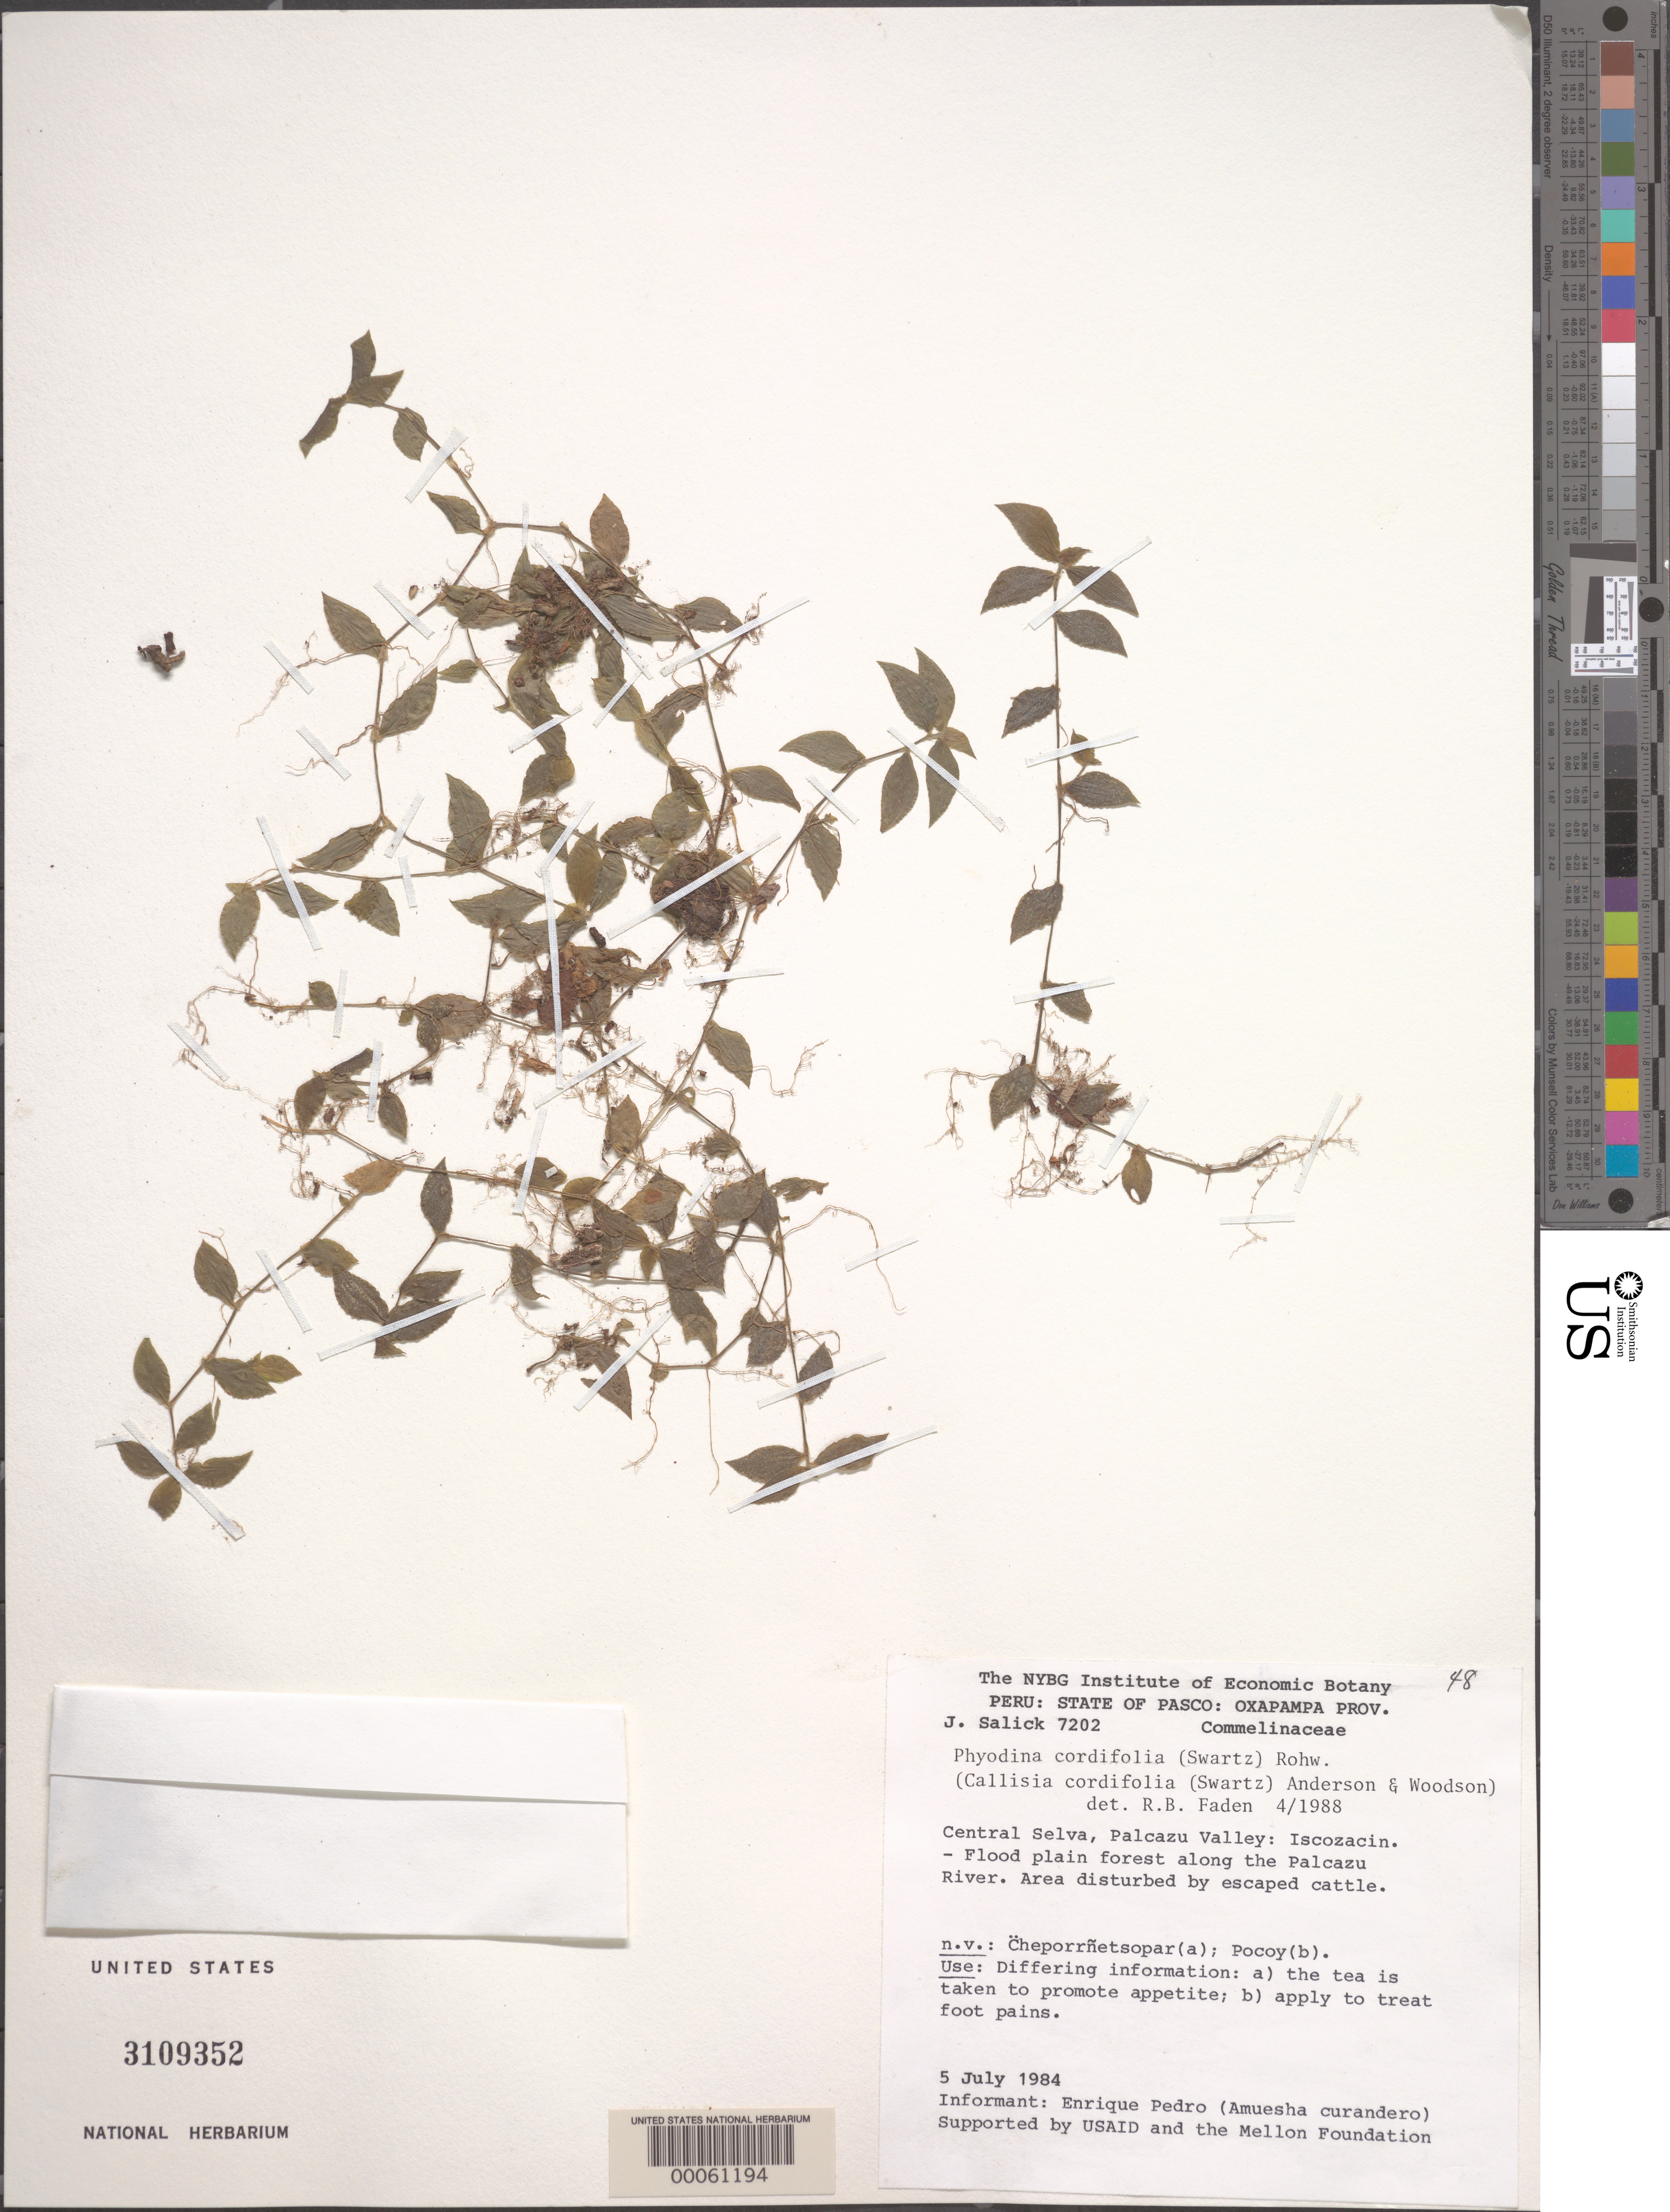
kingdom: Plantae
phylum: Tracheophyta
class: Liliopsida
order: Commelinales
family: Commelinaceae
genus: Callisia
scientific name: Callisia cordifolia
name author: (Sw.) E.S. Anderson & Woodson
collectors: J. Salick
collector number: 7202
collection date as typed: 05 Jul 1984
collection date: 1984-07-05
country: Peru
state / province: Pasco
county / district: Oxapampa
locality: Central selva, palcazu valley, iscozacin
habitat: Flood plain forest along palcazu river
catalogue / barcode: US 3109352